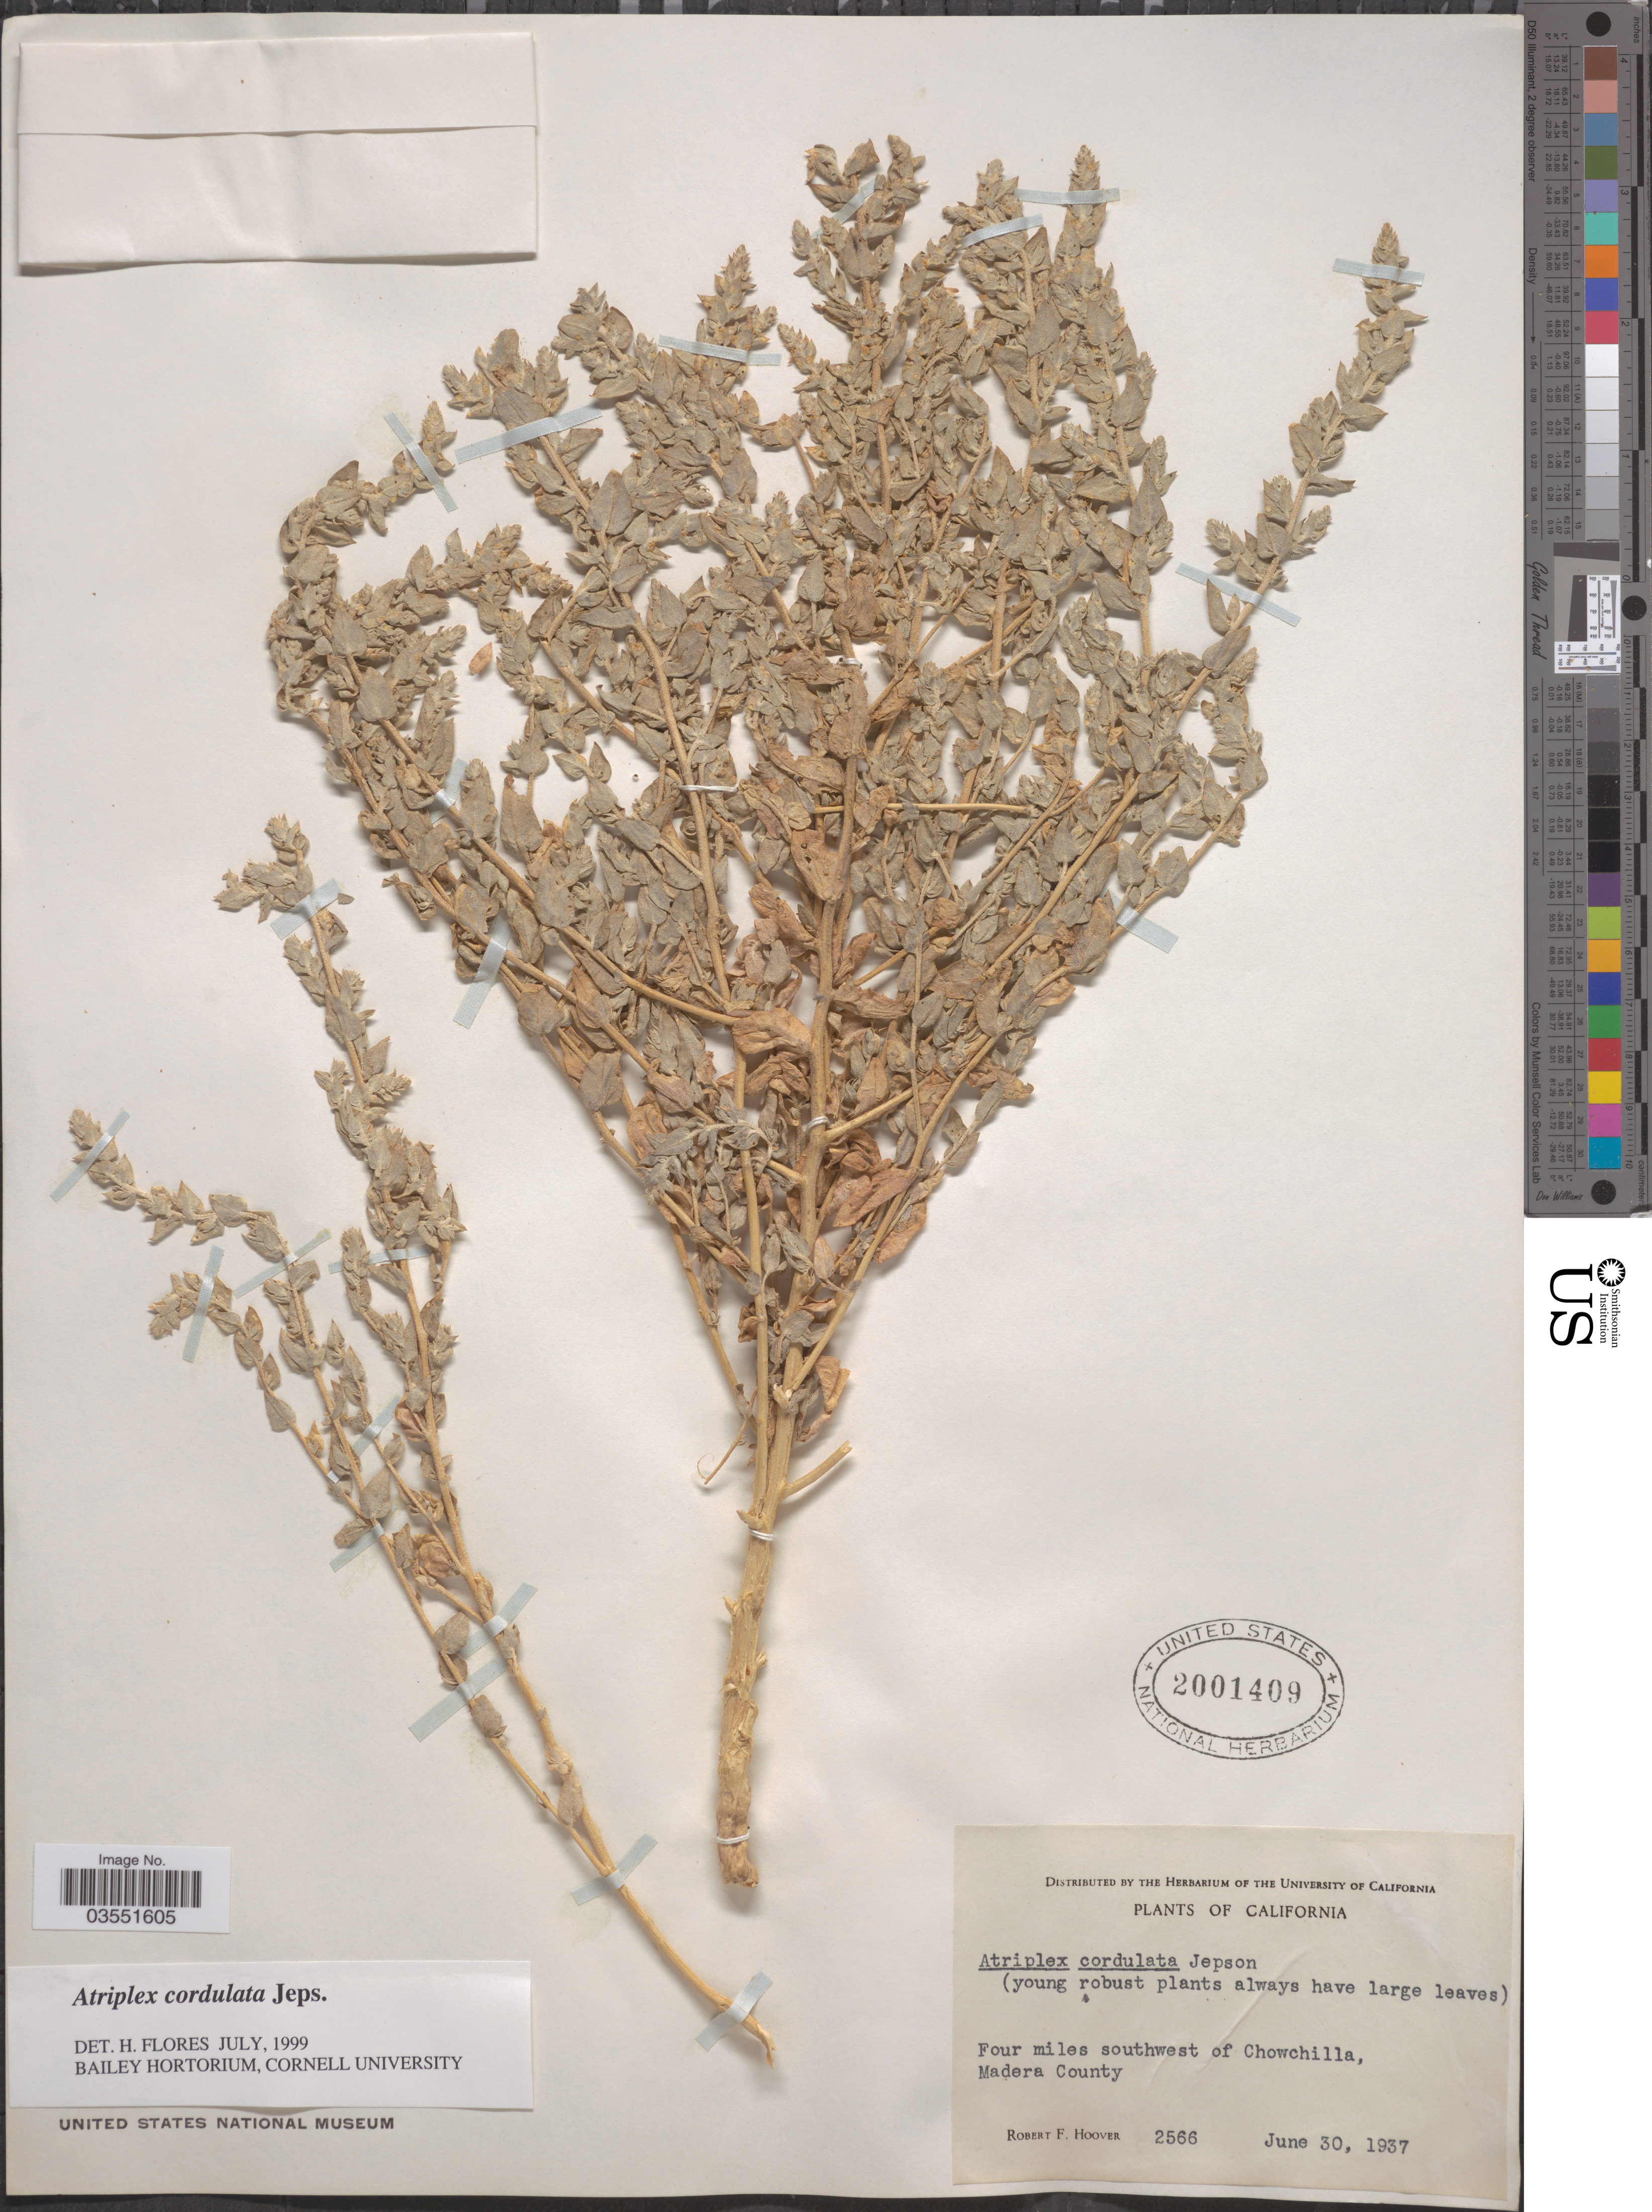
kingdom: Plantae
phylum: Tracheophyta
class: Magnoliopsida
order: Caryophyllales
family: Amaranthaceae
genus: Atriplex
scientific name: Atriplex cordulata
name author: Jeps.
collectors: R. F. Hoover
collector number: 2566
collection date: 1937-06-30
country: United States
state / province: California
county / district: Madera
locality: Four miles southwest of Chowchilla, Madera County.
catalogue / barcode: US 2001409